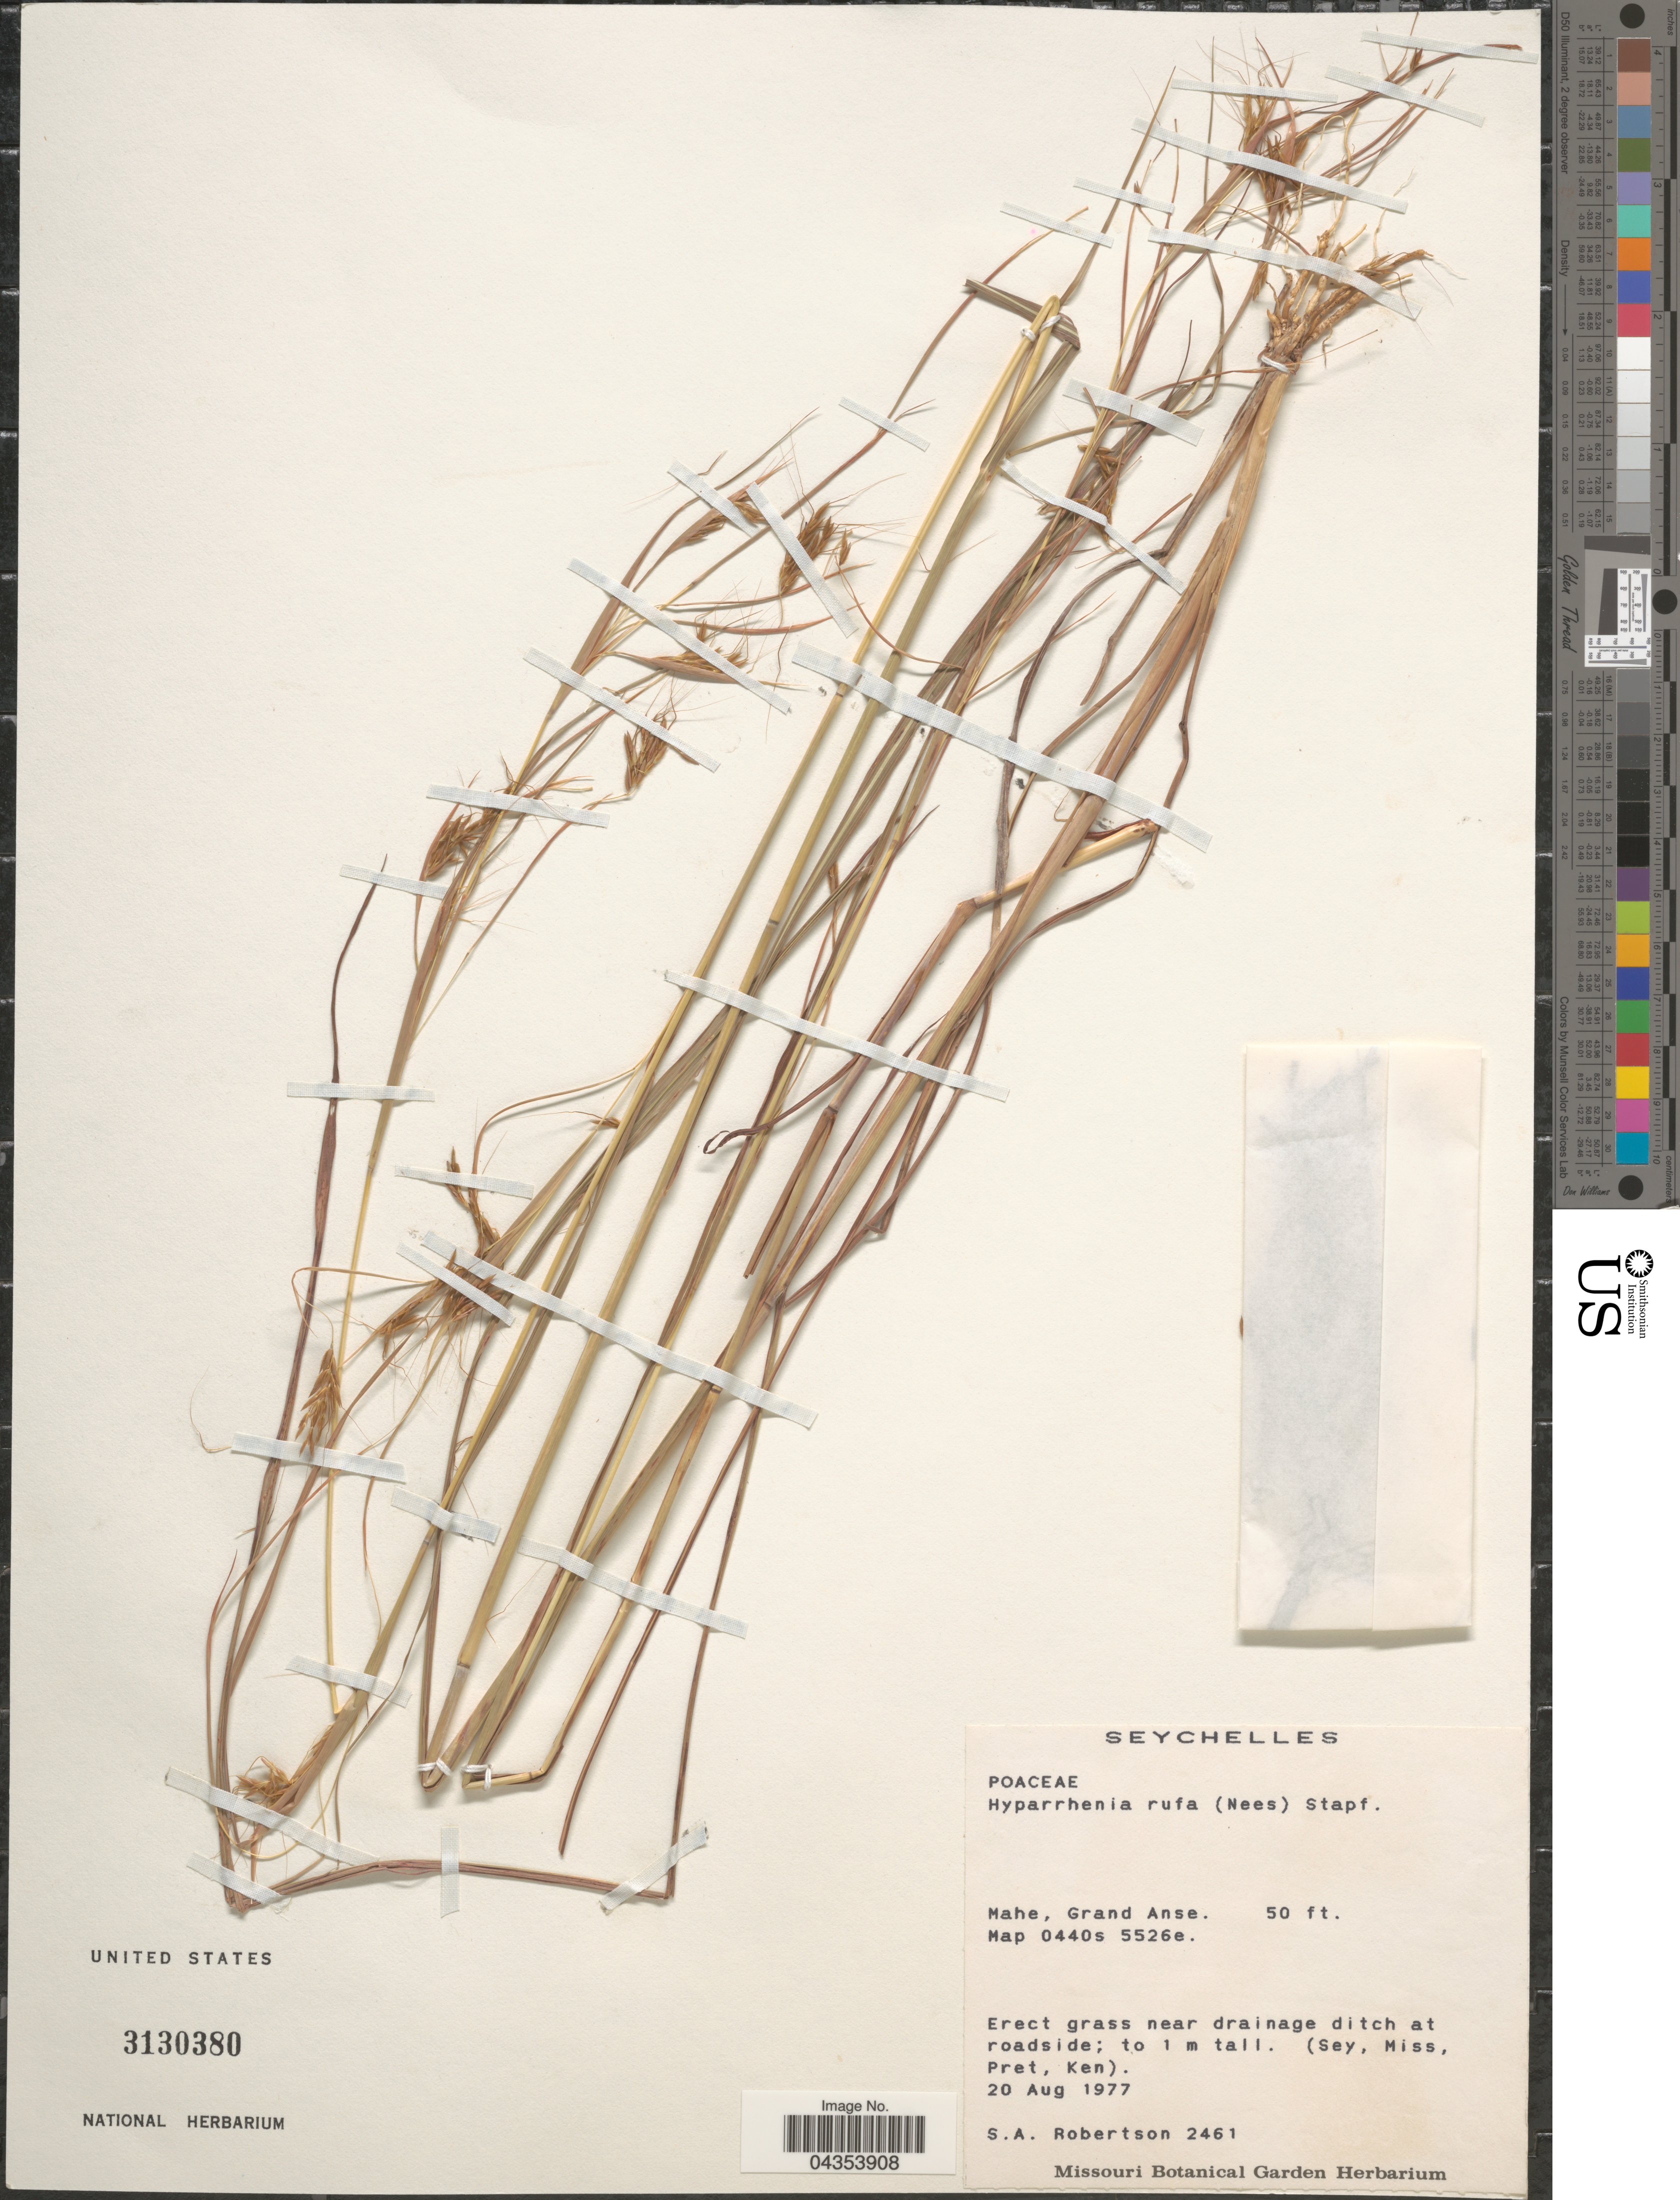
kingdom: Plantae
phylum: Tracheophyta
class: Liliopsida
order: Poales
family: Poaceae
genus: Hyparrhenia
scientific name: Hyparrhenia rufa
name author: (Nees) Stapf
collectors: S. A. Robertson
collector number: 2461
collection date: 1977-08-20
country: Seychelles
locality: Mahe, Grand Anse.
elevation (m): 15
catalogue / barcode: US 3130380